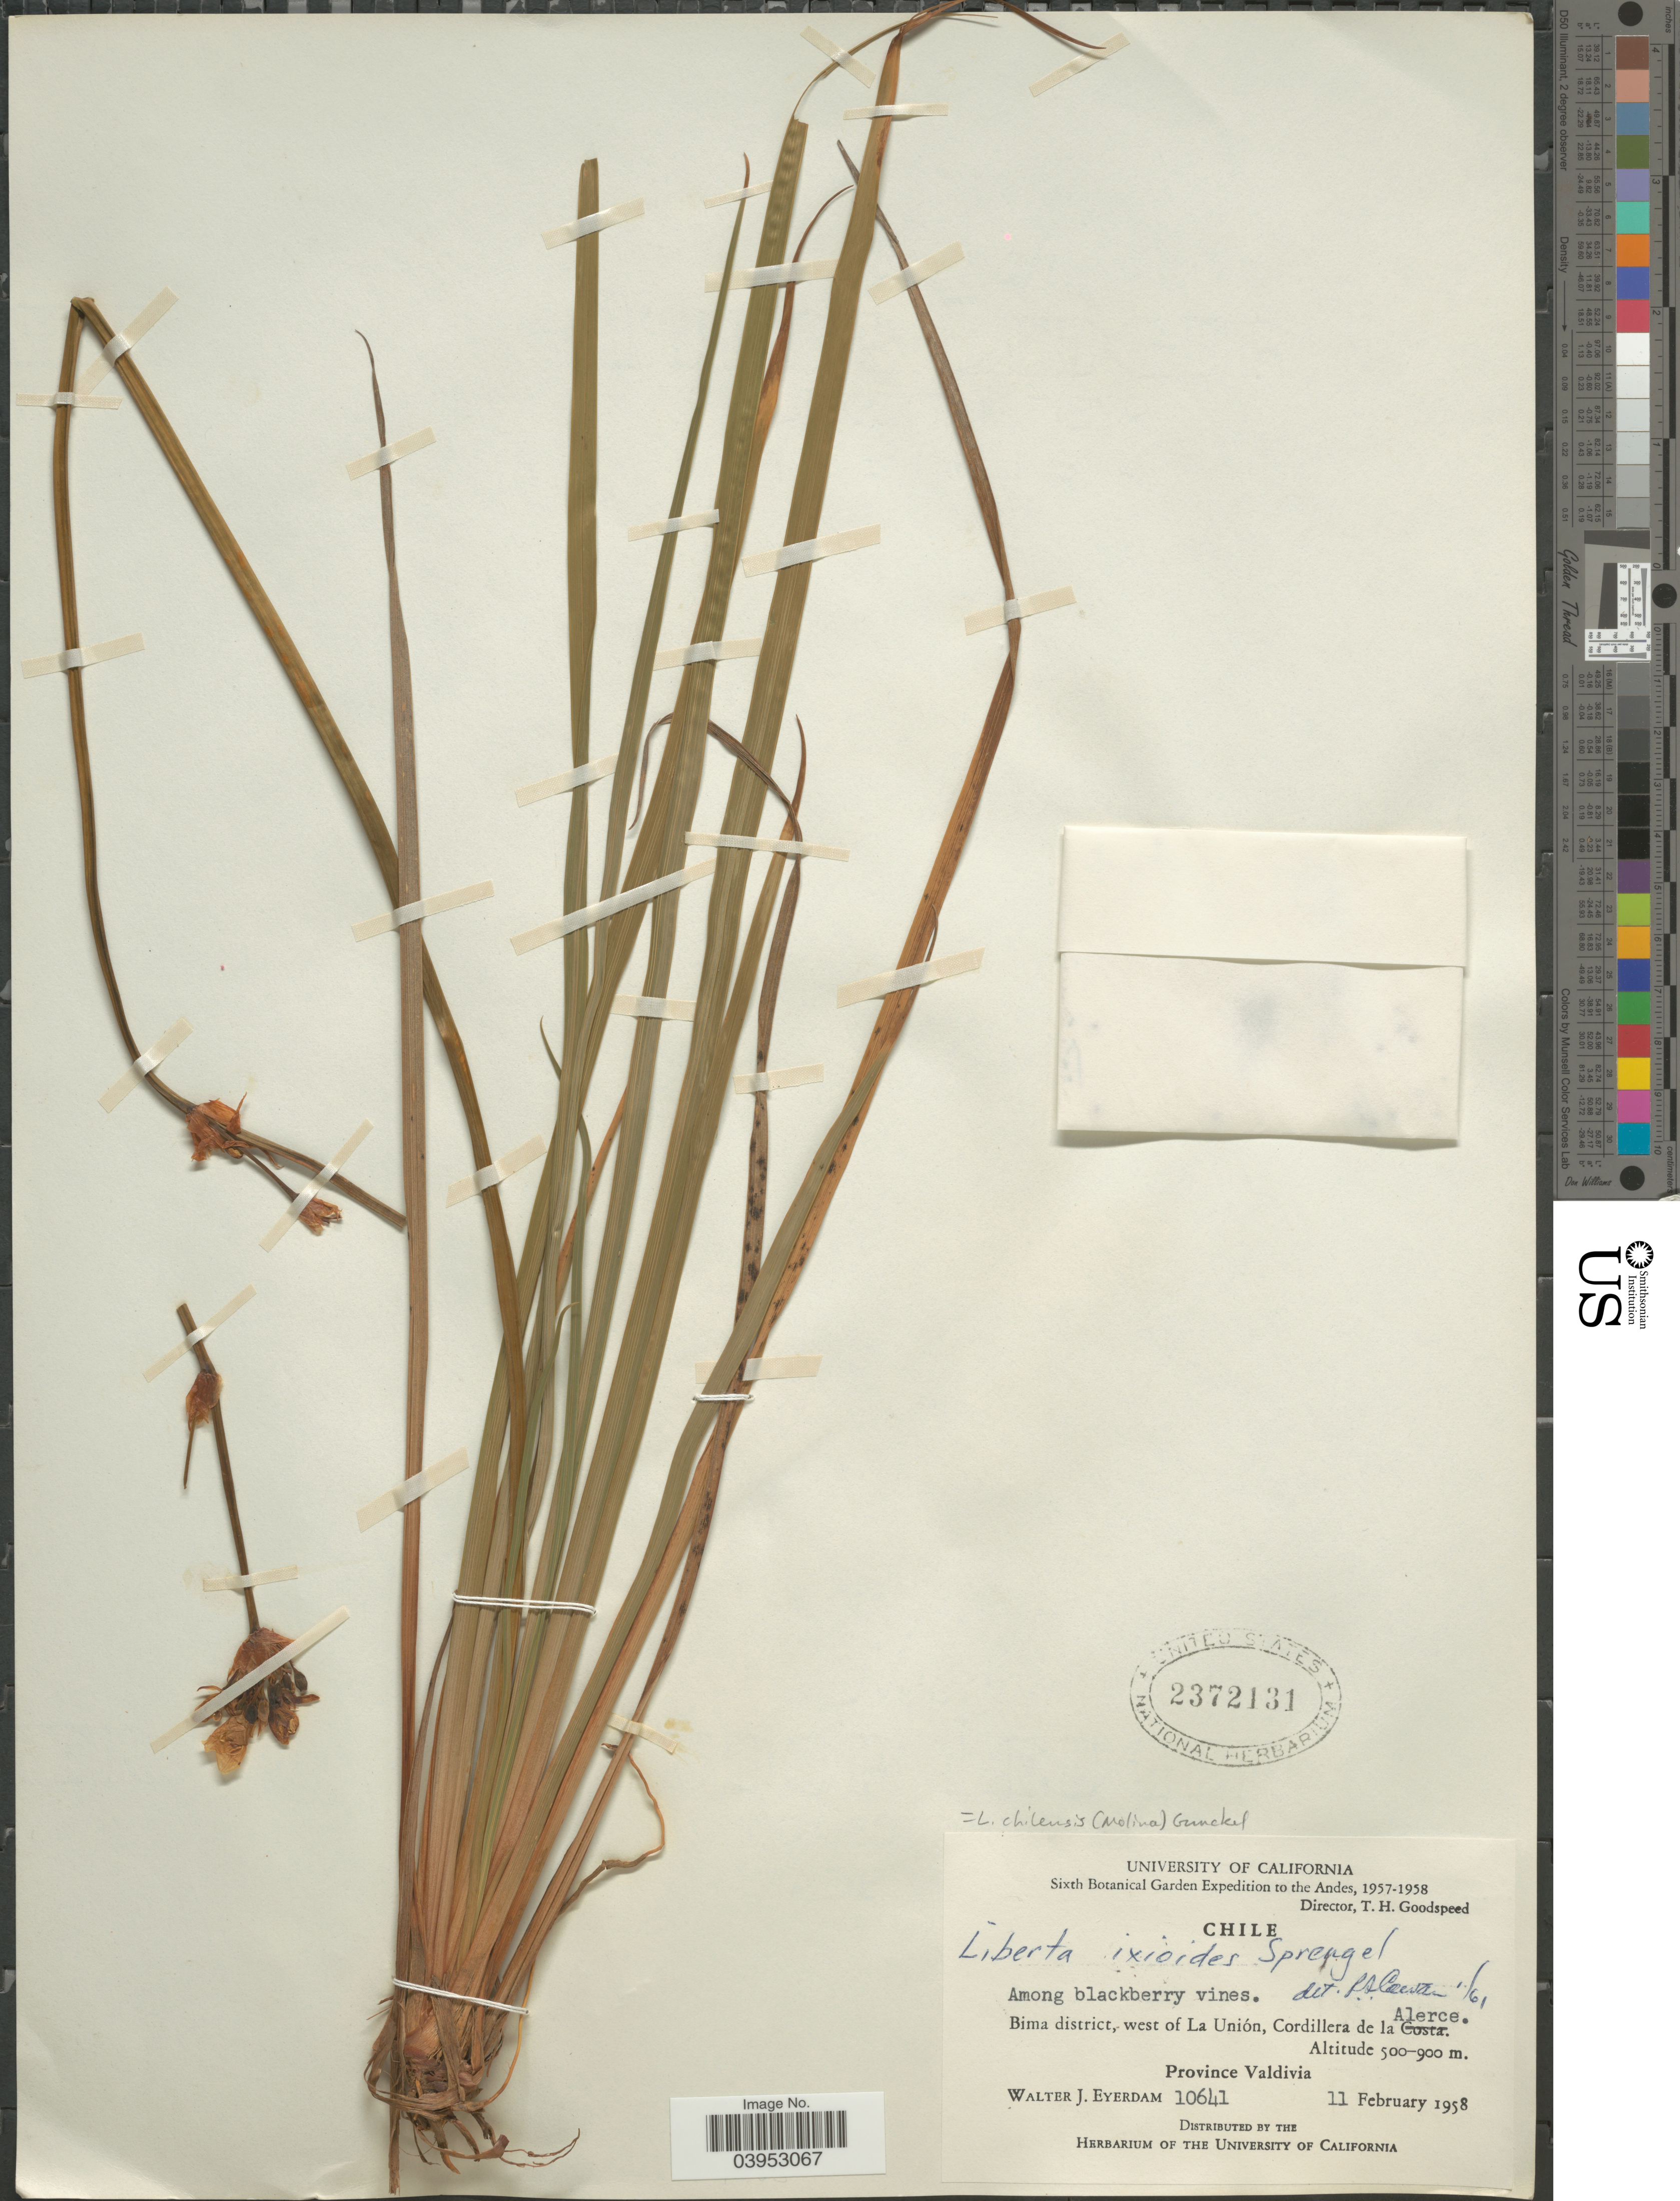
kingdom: Plantae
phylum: Tracheophyta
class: Liliopsida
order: Asparagales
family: Iridaceae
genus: Libertia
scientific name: Libertia chilensis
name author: (Molina) Gunckel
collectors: W. J. Eyerdam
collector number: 10641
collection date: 1958-02-11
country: Chile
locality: The Andes. Bima district, west of La Unión, Cordillera de la Alerce. Province Valdivia.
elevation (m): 500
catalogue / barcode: US 2372131